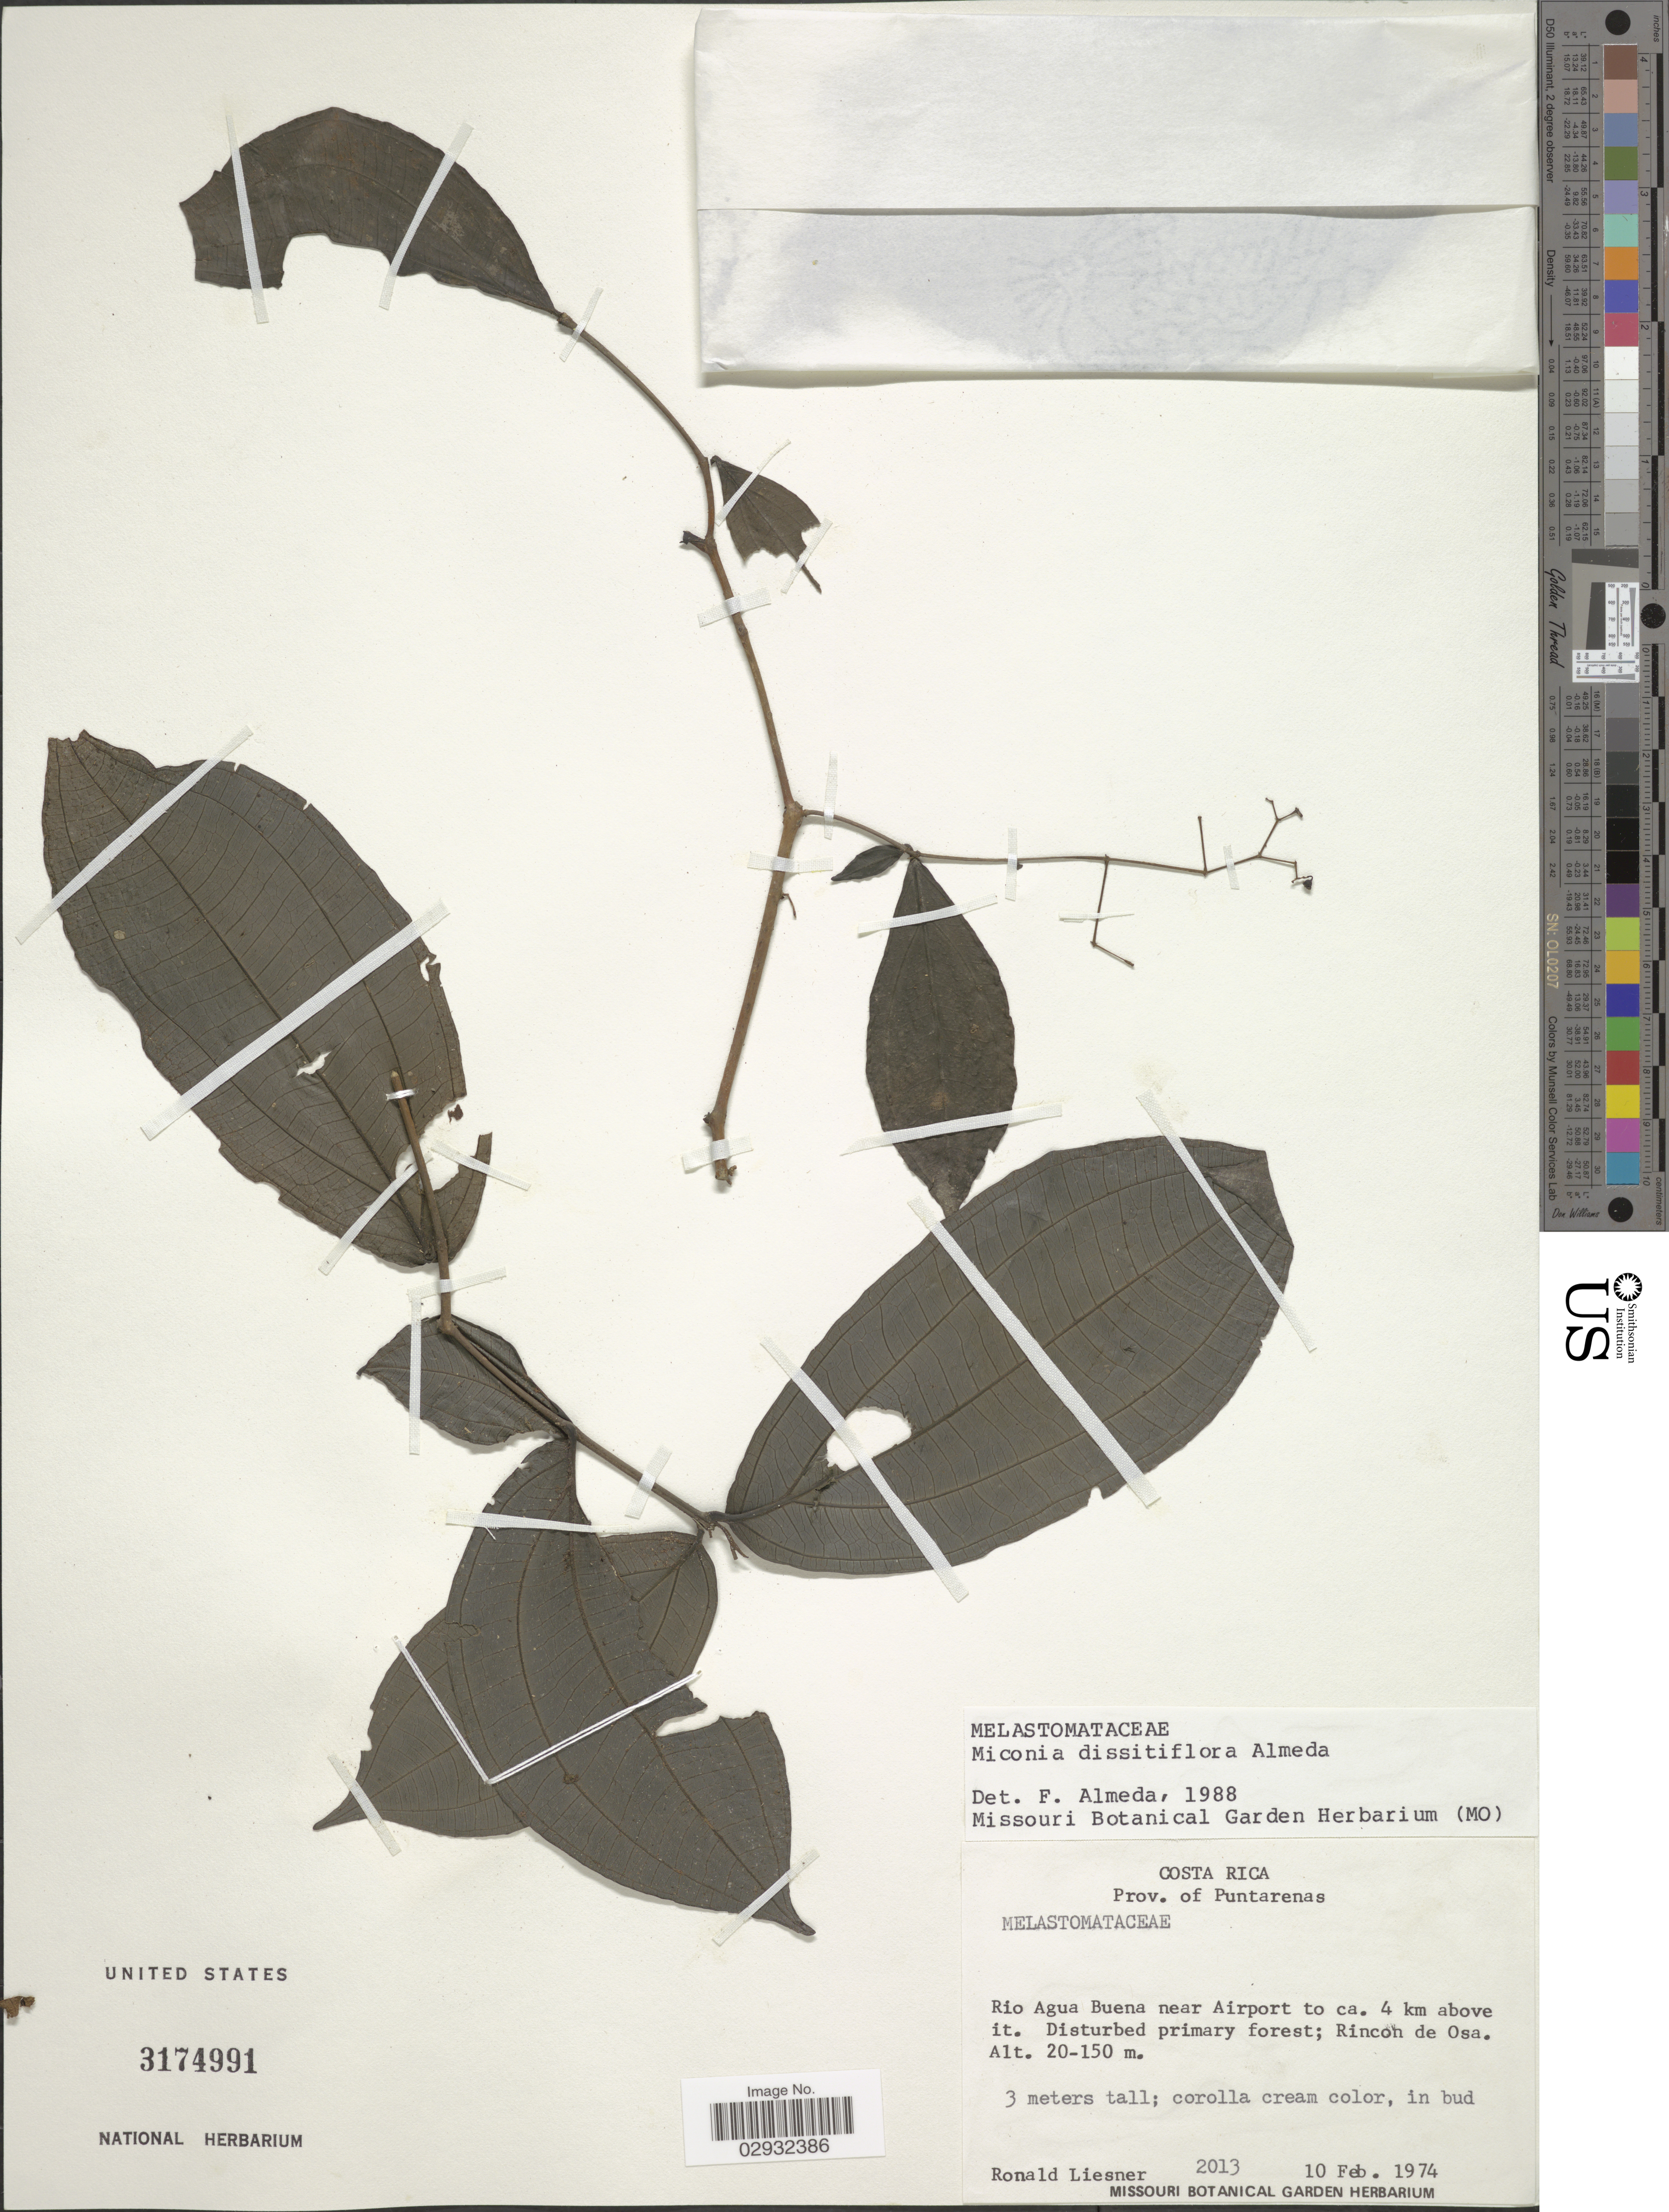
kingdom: Plantae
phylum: Tracheophyta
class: Magnoliopsida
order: Myrtales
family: Melastomataceae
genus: Miconia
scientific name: Miconia disparilis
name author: (Standl.) R.O. Williams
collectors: R. L. Liesner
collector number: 2013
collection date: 1974-02-10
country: Costa Rica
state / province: Puntarenas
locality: Rio Agua Buena near Airport to ca. 4 km above it. Disturbed primary forest; Rincon de Osa.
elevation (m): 20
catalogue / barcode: US 3174991